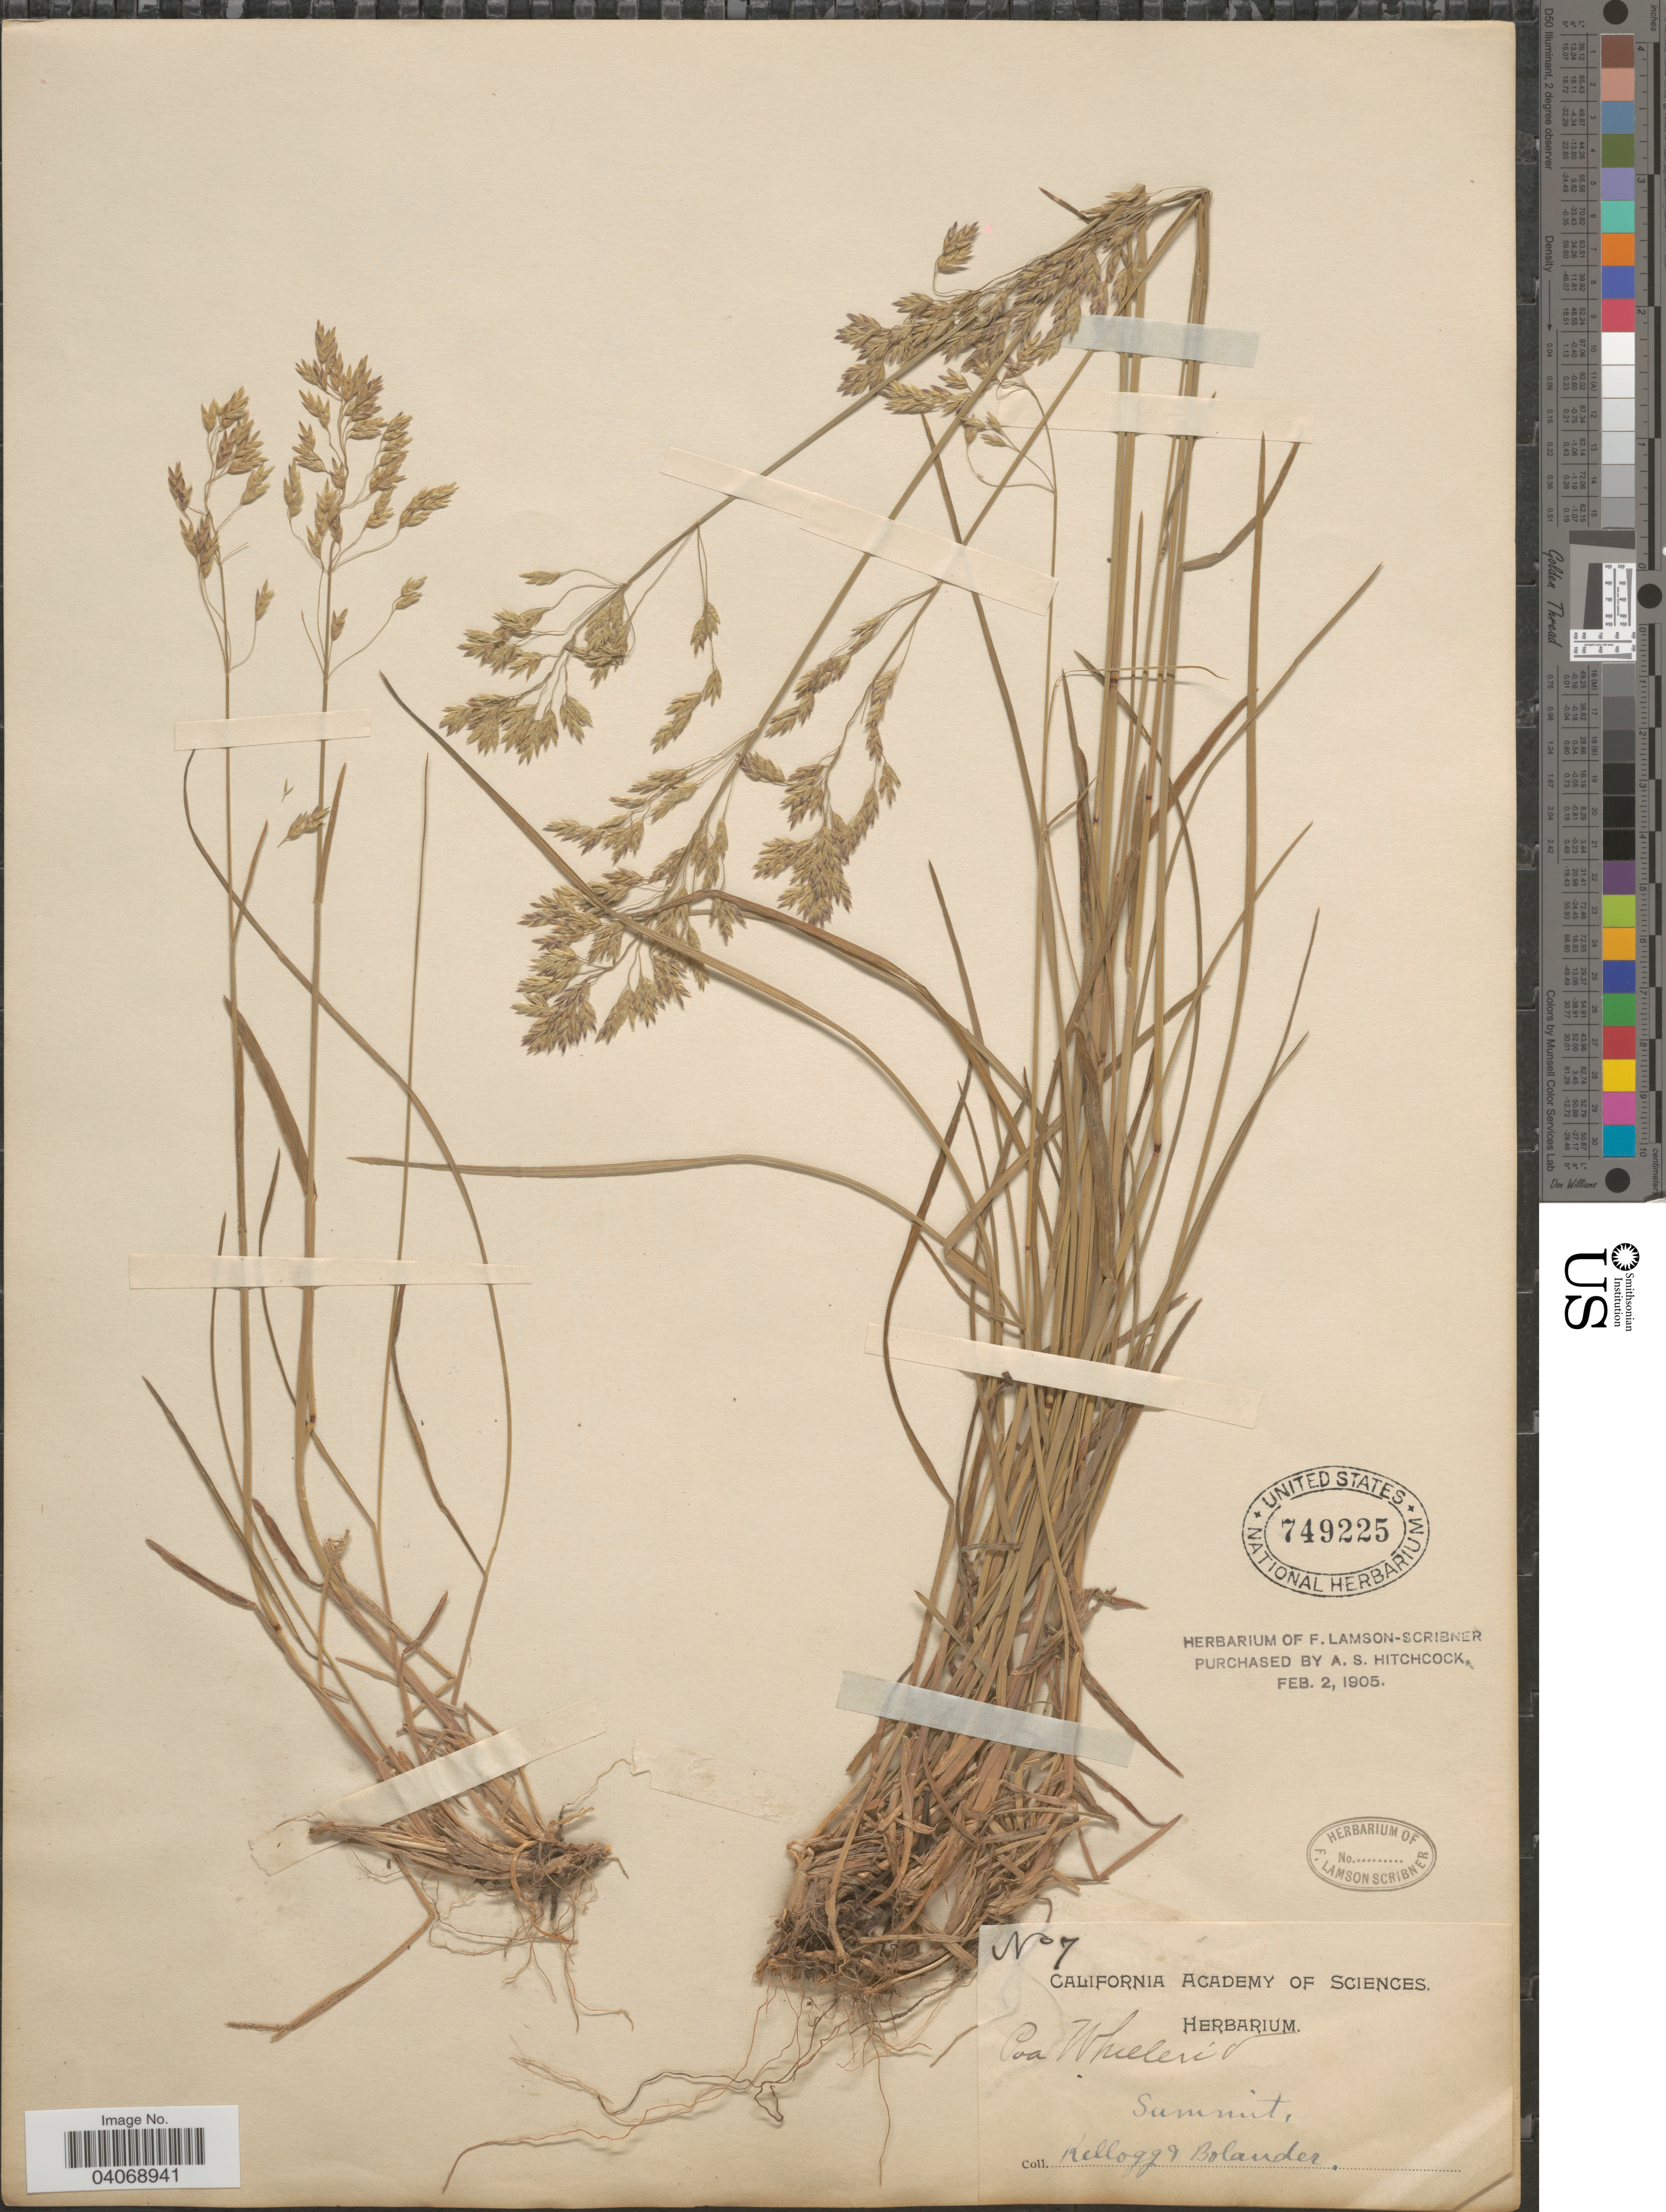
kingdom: Plantae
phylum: Tracheophyta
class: Liliopsida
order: Poales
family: Poaceae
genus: Poa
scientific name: Poa wheeleri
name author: Vasey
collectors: -- Kellogg & -. Bolander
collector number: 7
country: United States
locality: Summit.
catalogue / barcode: US 749225